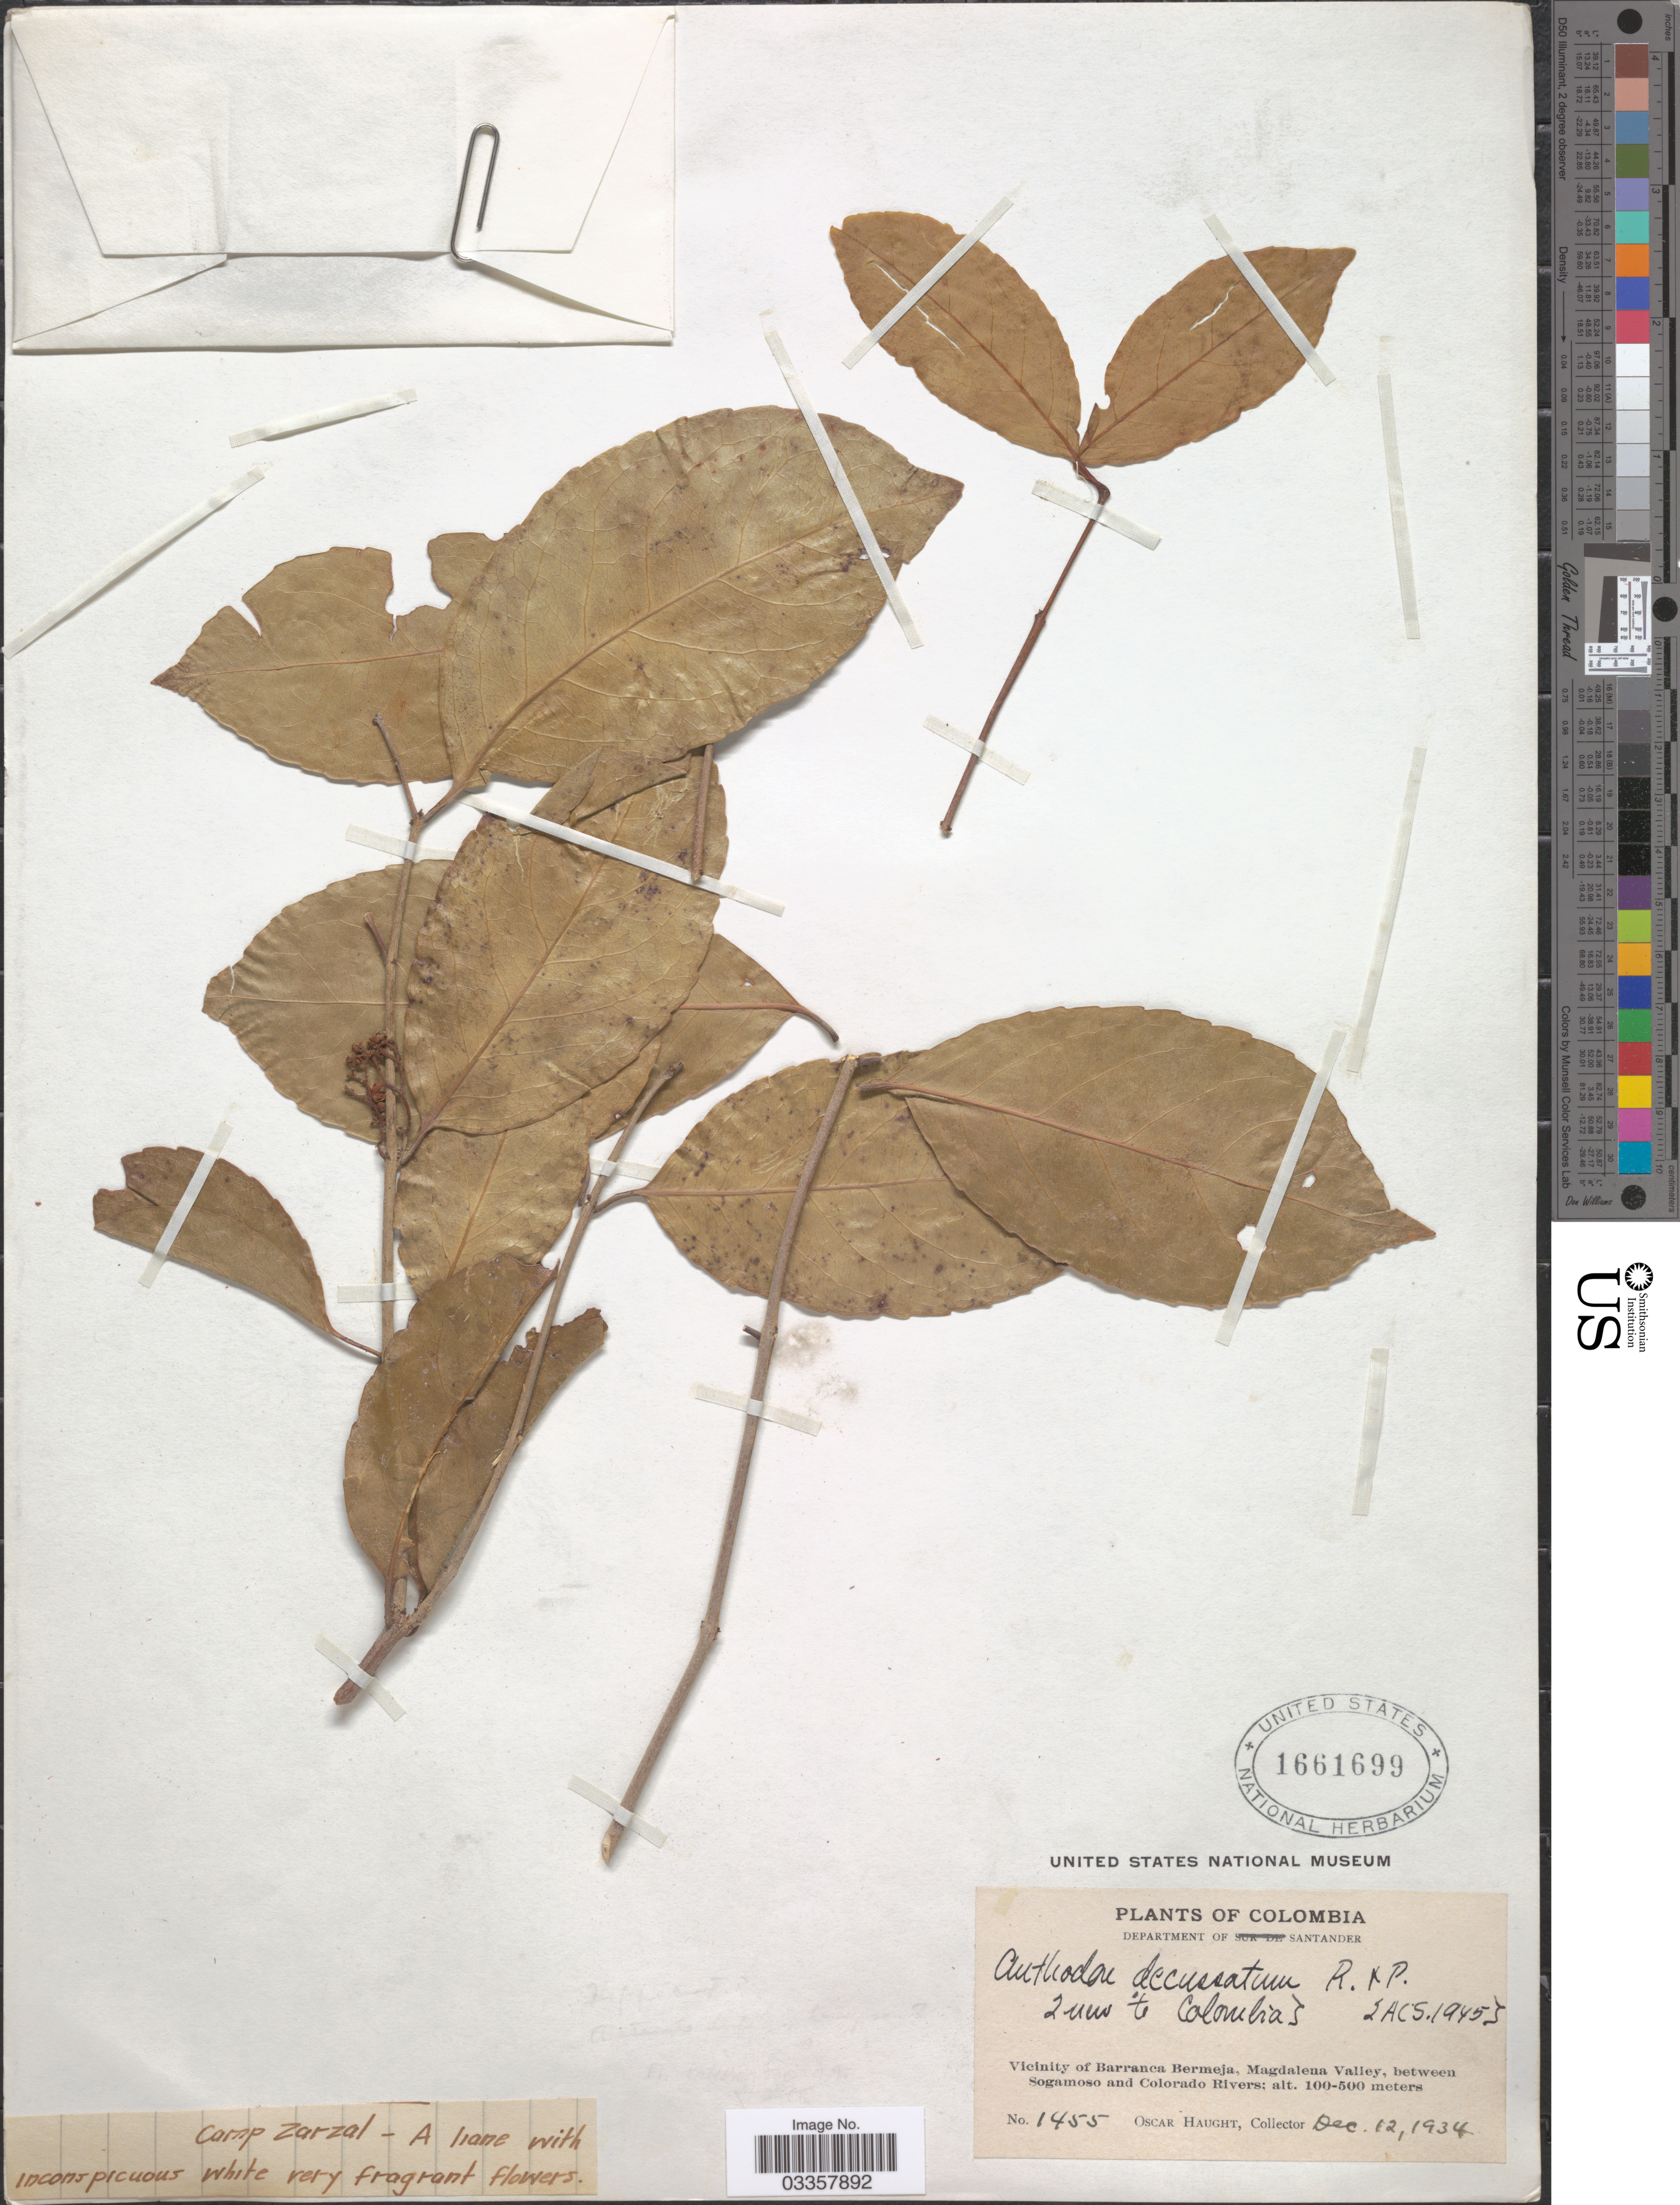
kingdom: Plantae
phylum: Tracheophyta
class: Magnoliopsida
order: Celastrales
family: Celastraceae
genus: Anthodon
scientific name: Anthodon decussatum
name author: Ruiz & Pav.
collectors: O. Haught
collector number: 1455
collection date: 1934-12-12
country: Colombia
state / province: Santander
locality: Department of Santander. Vicinity of Barranca Bermeja, Magdalena Valley, between Sogamoso and Colorado Rivers. Camp Zarzal. [unsure placement]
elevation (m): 100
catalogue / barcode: US 1661699